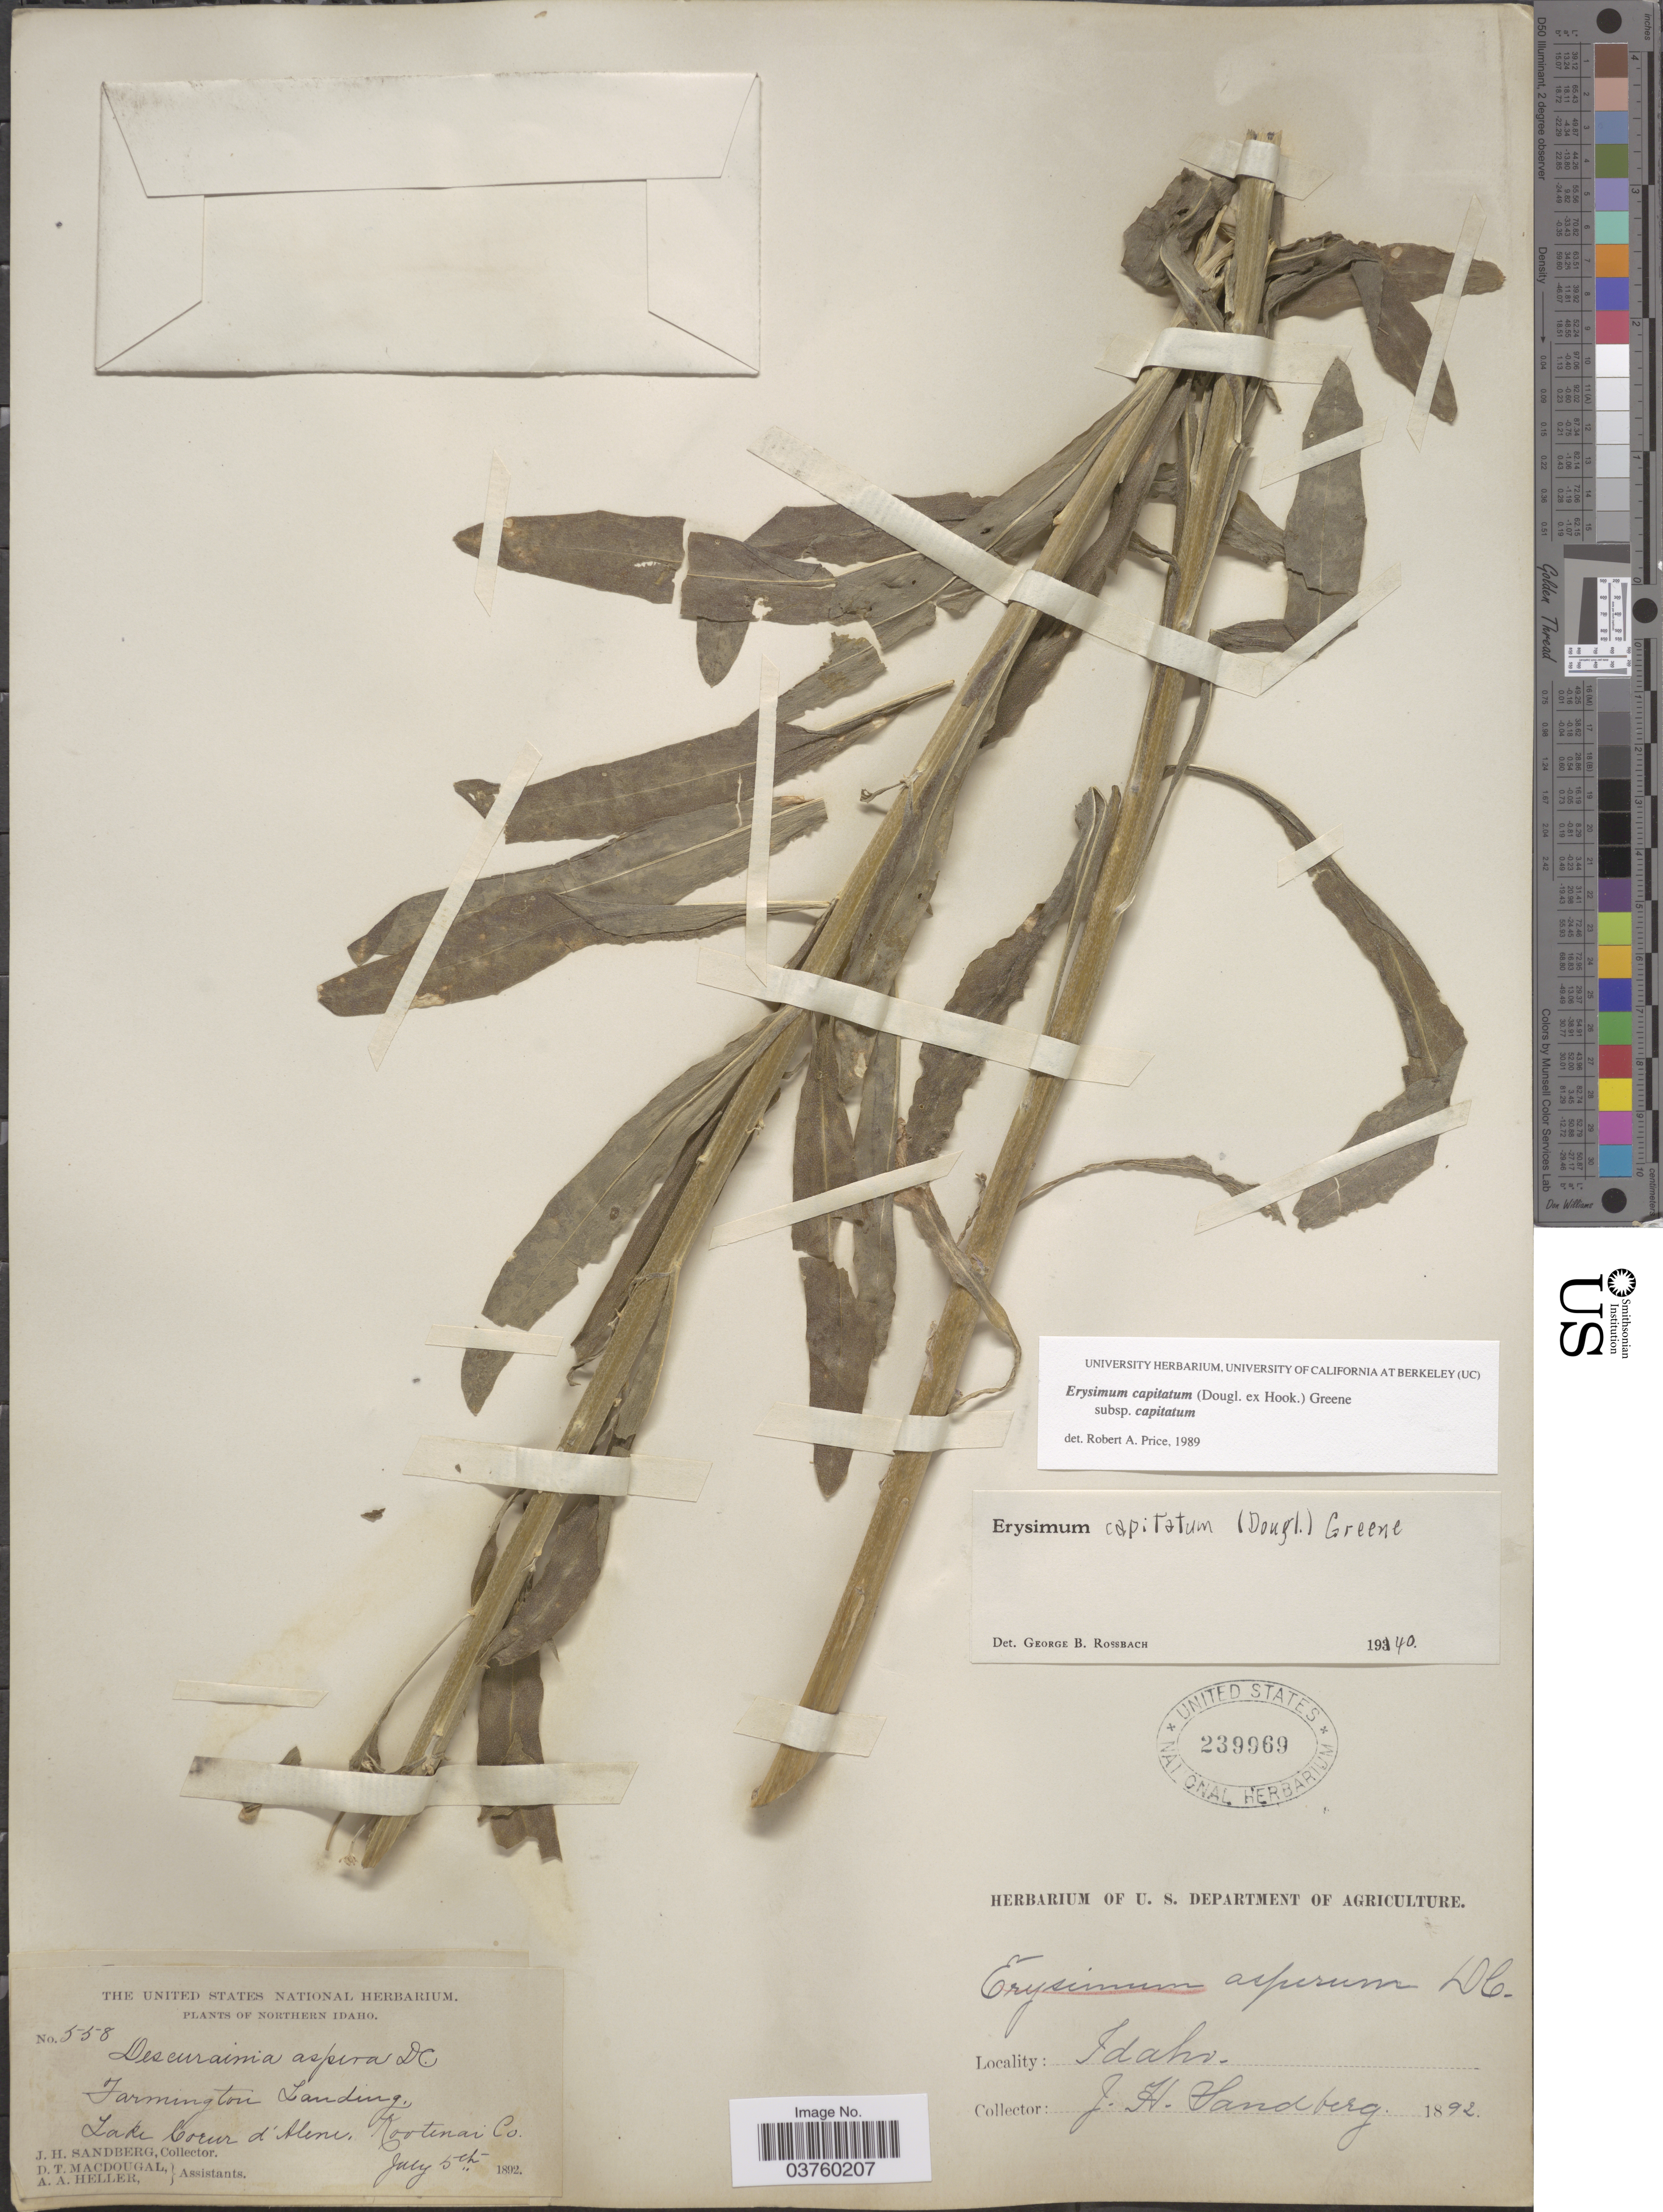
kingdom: Plantae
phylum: Tracheophyta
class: Magnoliopsida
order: Brassicales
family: Brassicaceae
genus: Erysimum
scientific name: Erysimum capitatum subsp. capitatum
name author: (Douglas ex Hook.) Greene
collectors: J. H. Sandberg, D. T. MacDougal & A. A. Heller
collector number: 558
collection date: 1892-07-05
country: United States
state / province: Idaho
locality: Northern Idaho. Farmington Landing. Lake Coeur d'Alene. Kootenai Co.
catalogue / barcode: US 239969